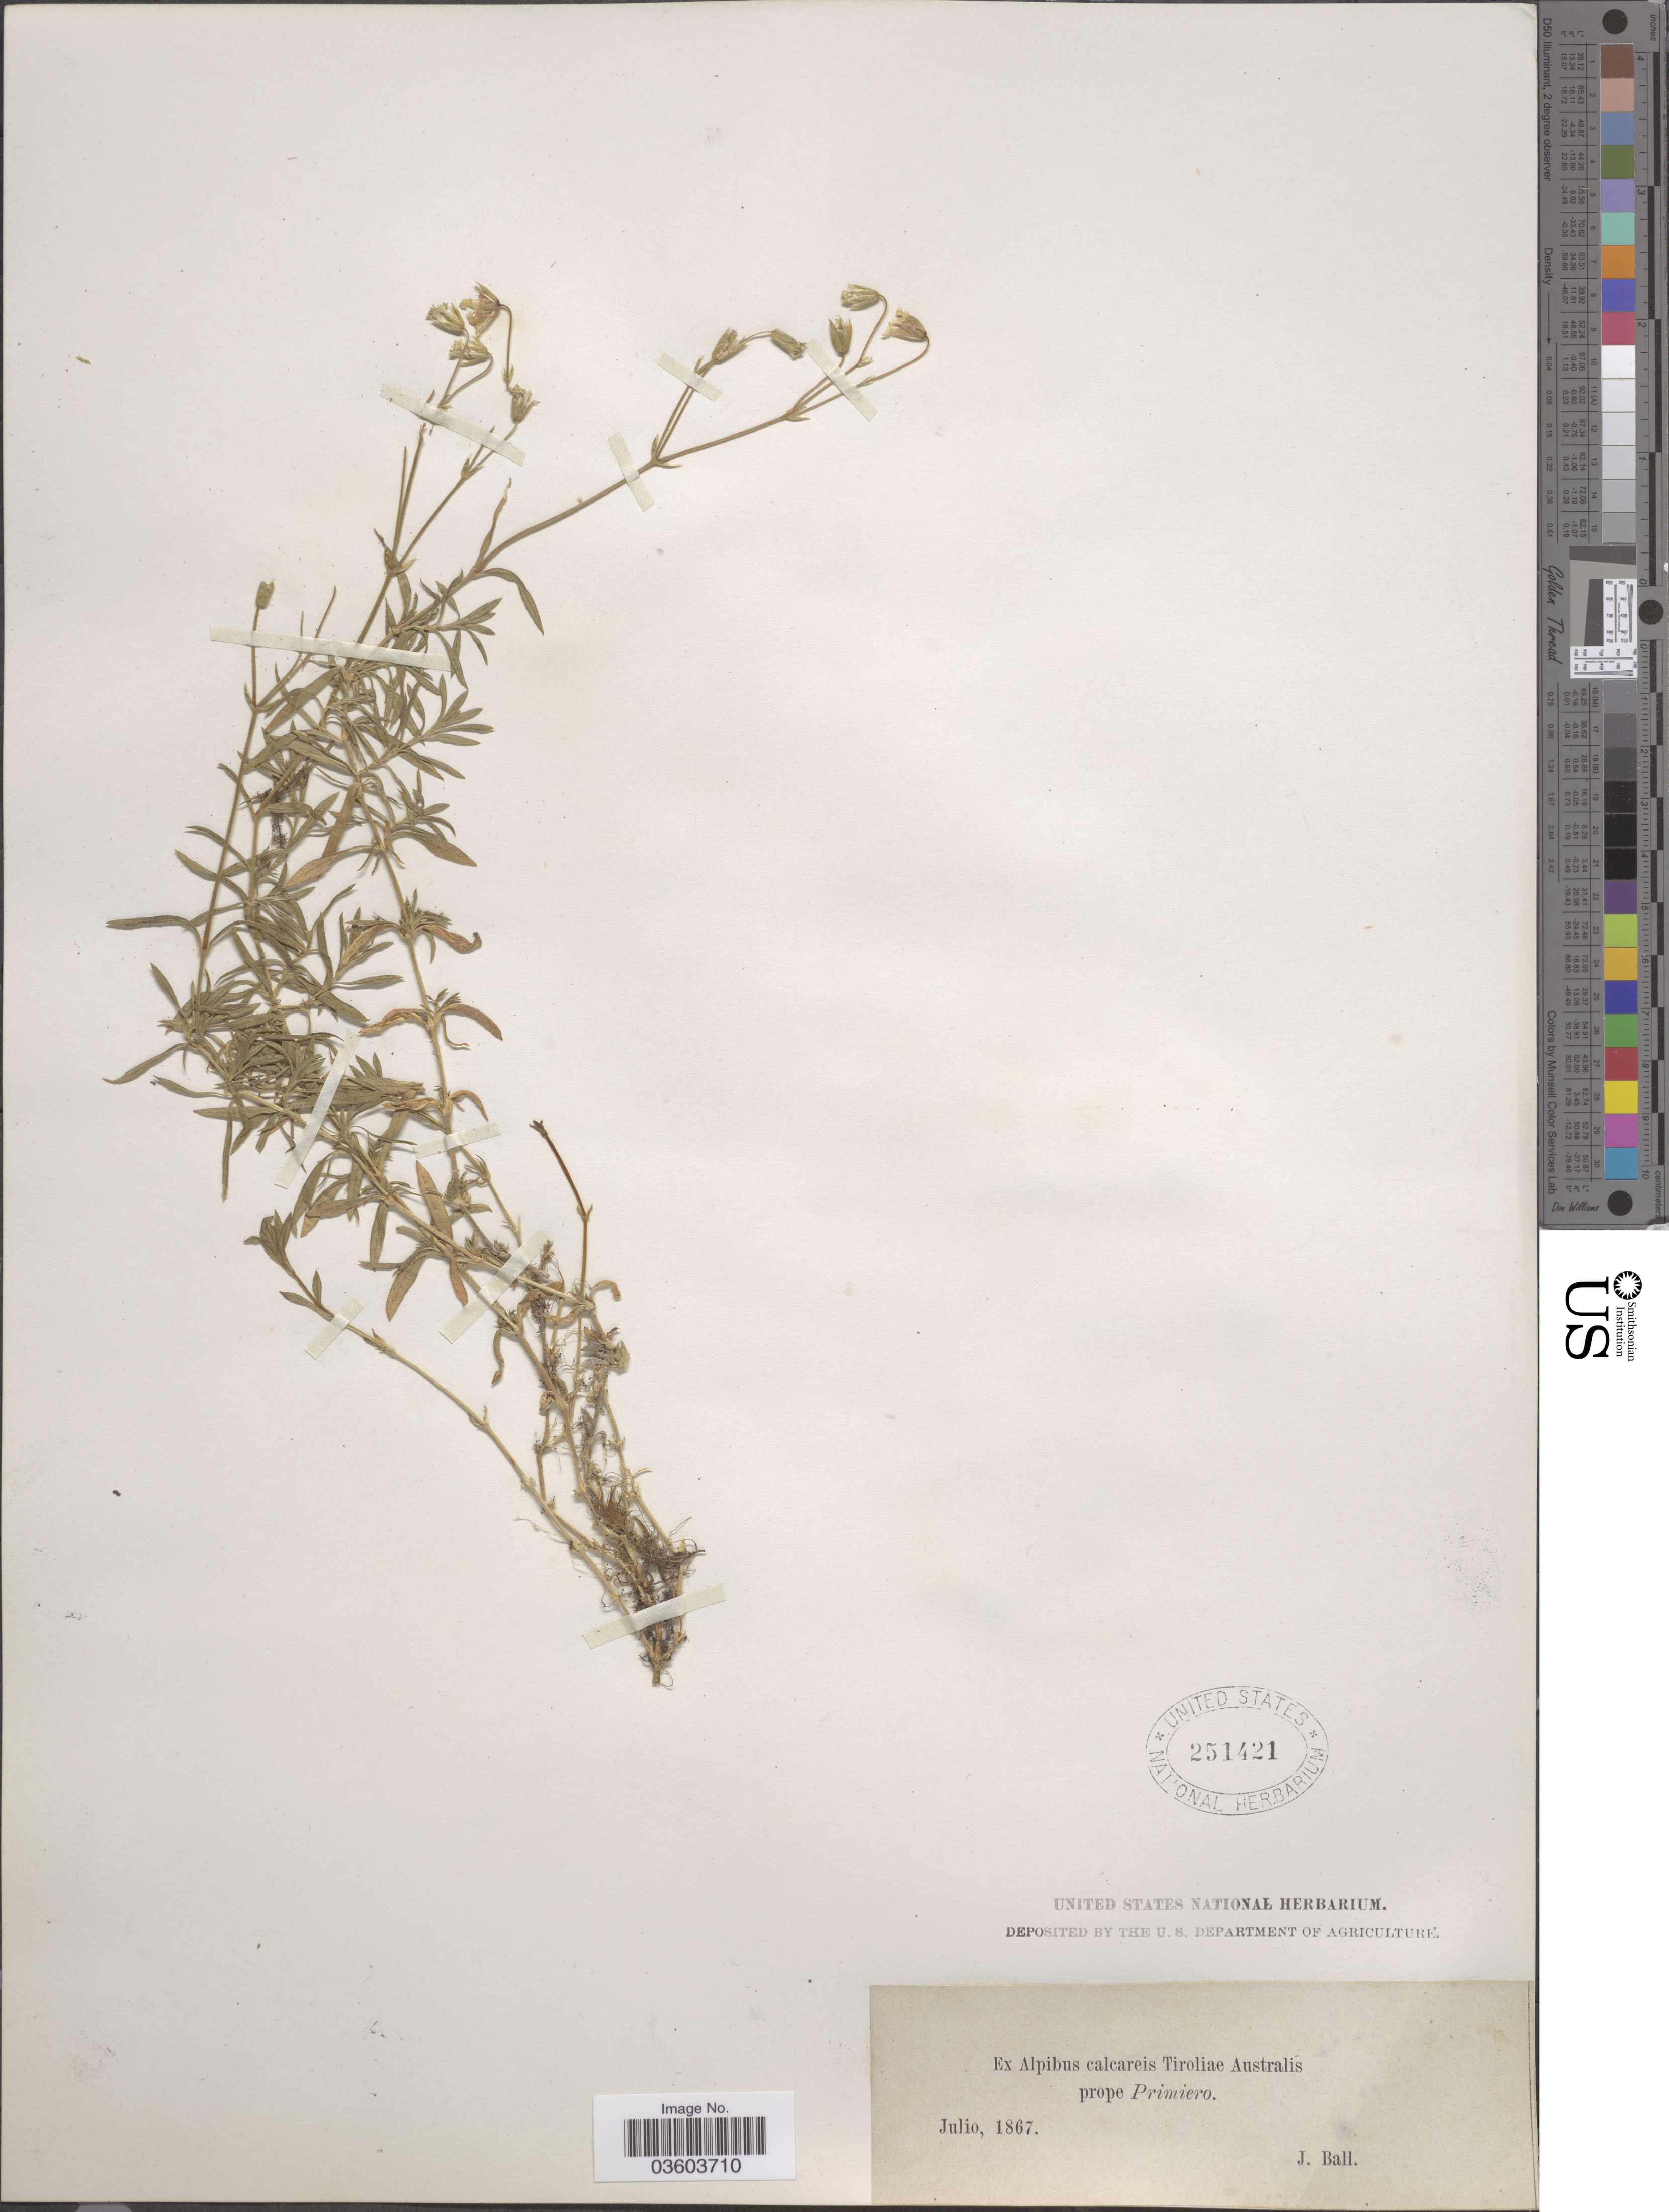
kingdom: Plantae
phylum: Tracheophyta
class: Magnoliopsida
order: Caryophyllales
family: Caryophyllaceae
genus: Cerastium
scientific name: Cerastium sp.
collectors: J. Ball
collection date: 1867-07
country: Italy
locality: Ex Alpibus calcareis Tiroliae Australis prope Primiero.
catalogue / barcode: US 251421